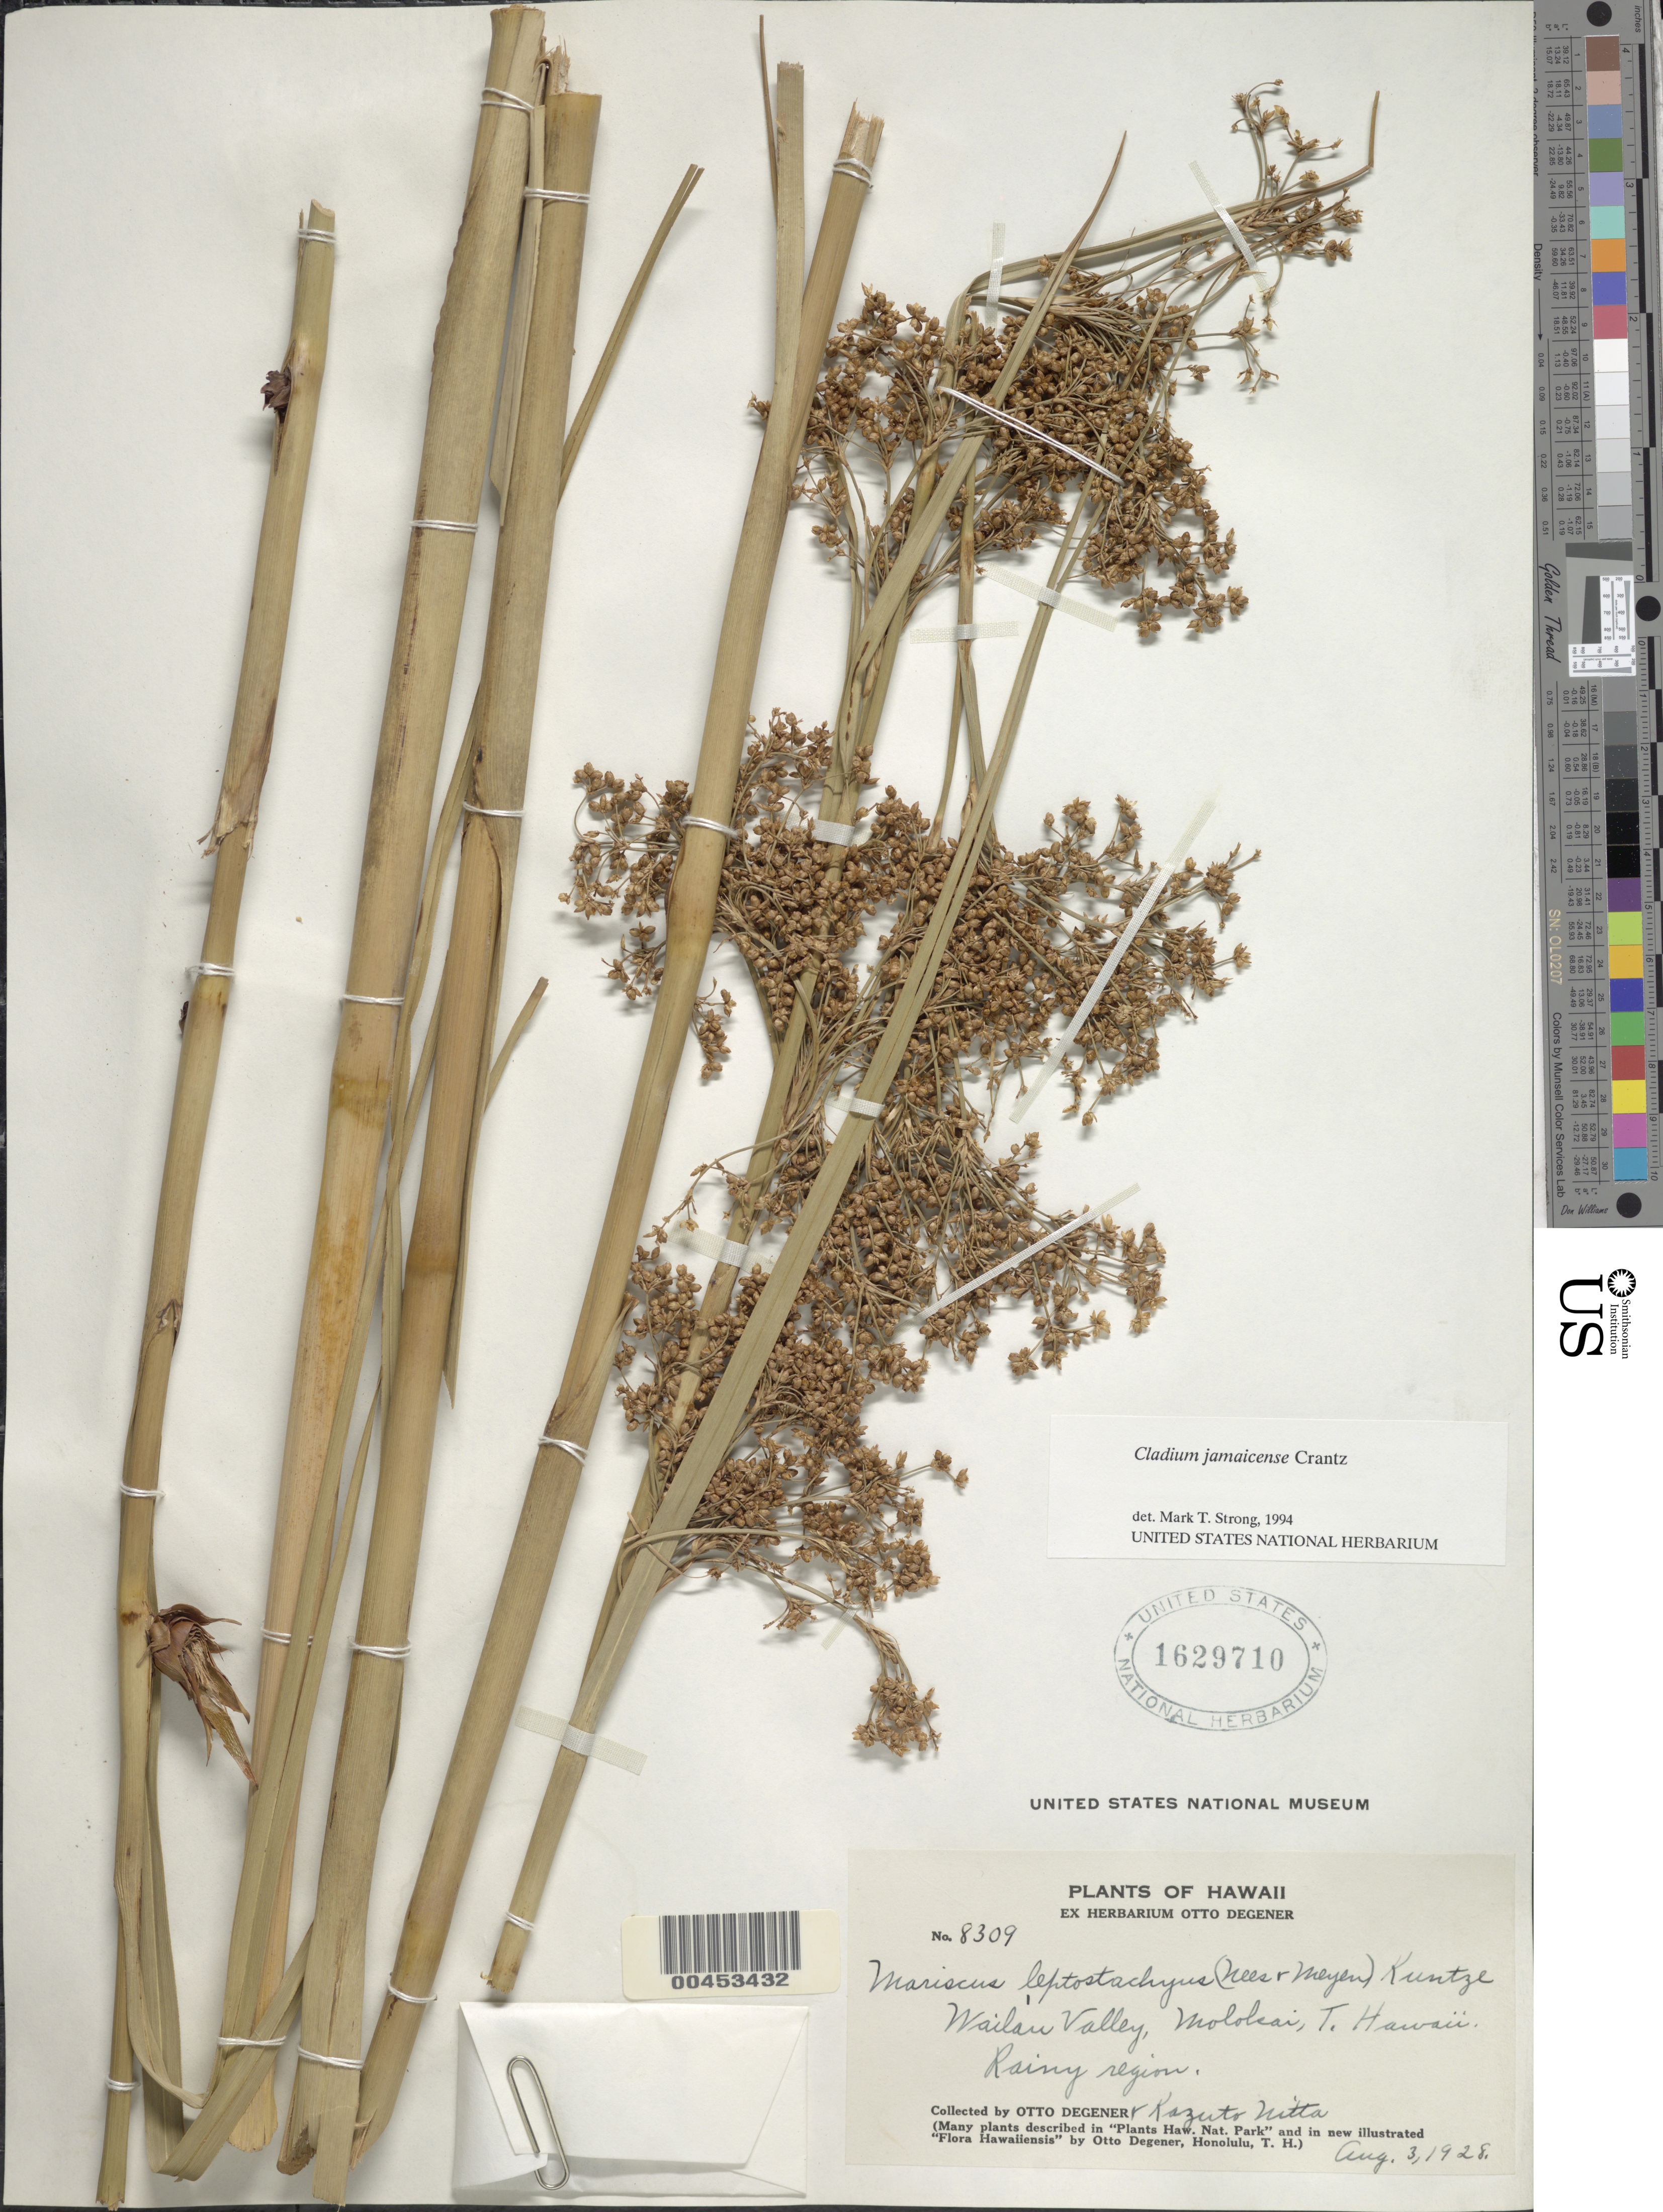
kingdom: Plantae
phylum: Tracheophyta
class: Liliopsida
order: Poales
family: Cyperaceae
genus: Cladium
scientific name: Cladium jamaicense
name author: Crantz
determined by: Strong, M. T., (US), Smithsonian Institution - National Museum of Natural History (UNITED STATES)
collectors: O. Degener & K. Nitta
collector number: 8309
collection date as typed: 3 Aug 1928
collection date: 1928-08-03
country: United States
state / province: Hawaii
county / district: Maui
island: Moloka'i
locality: Wailau Valley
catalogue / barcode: US 1629710